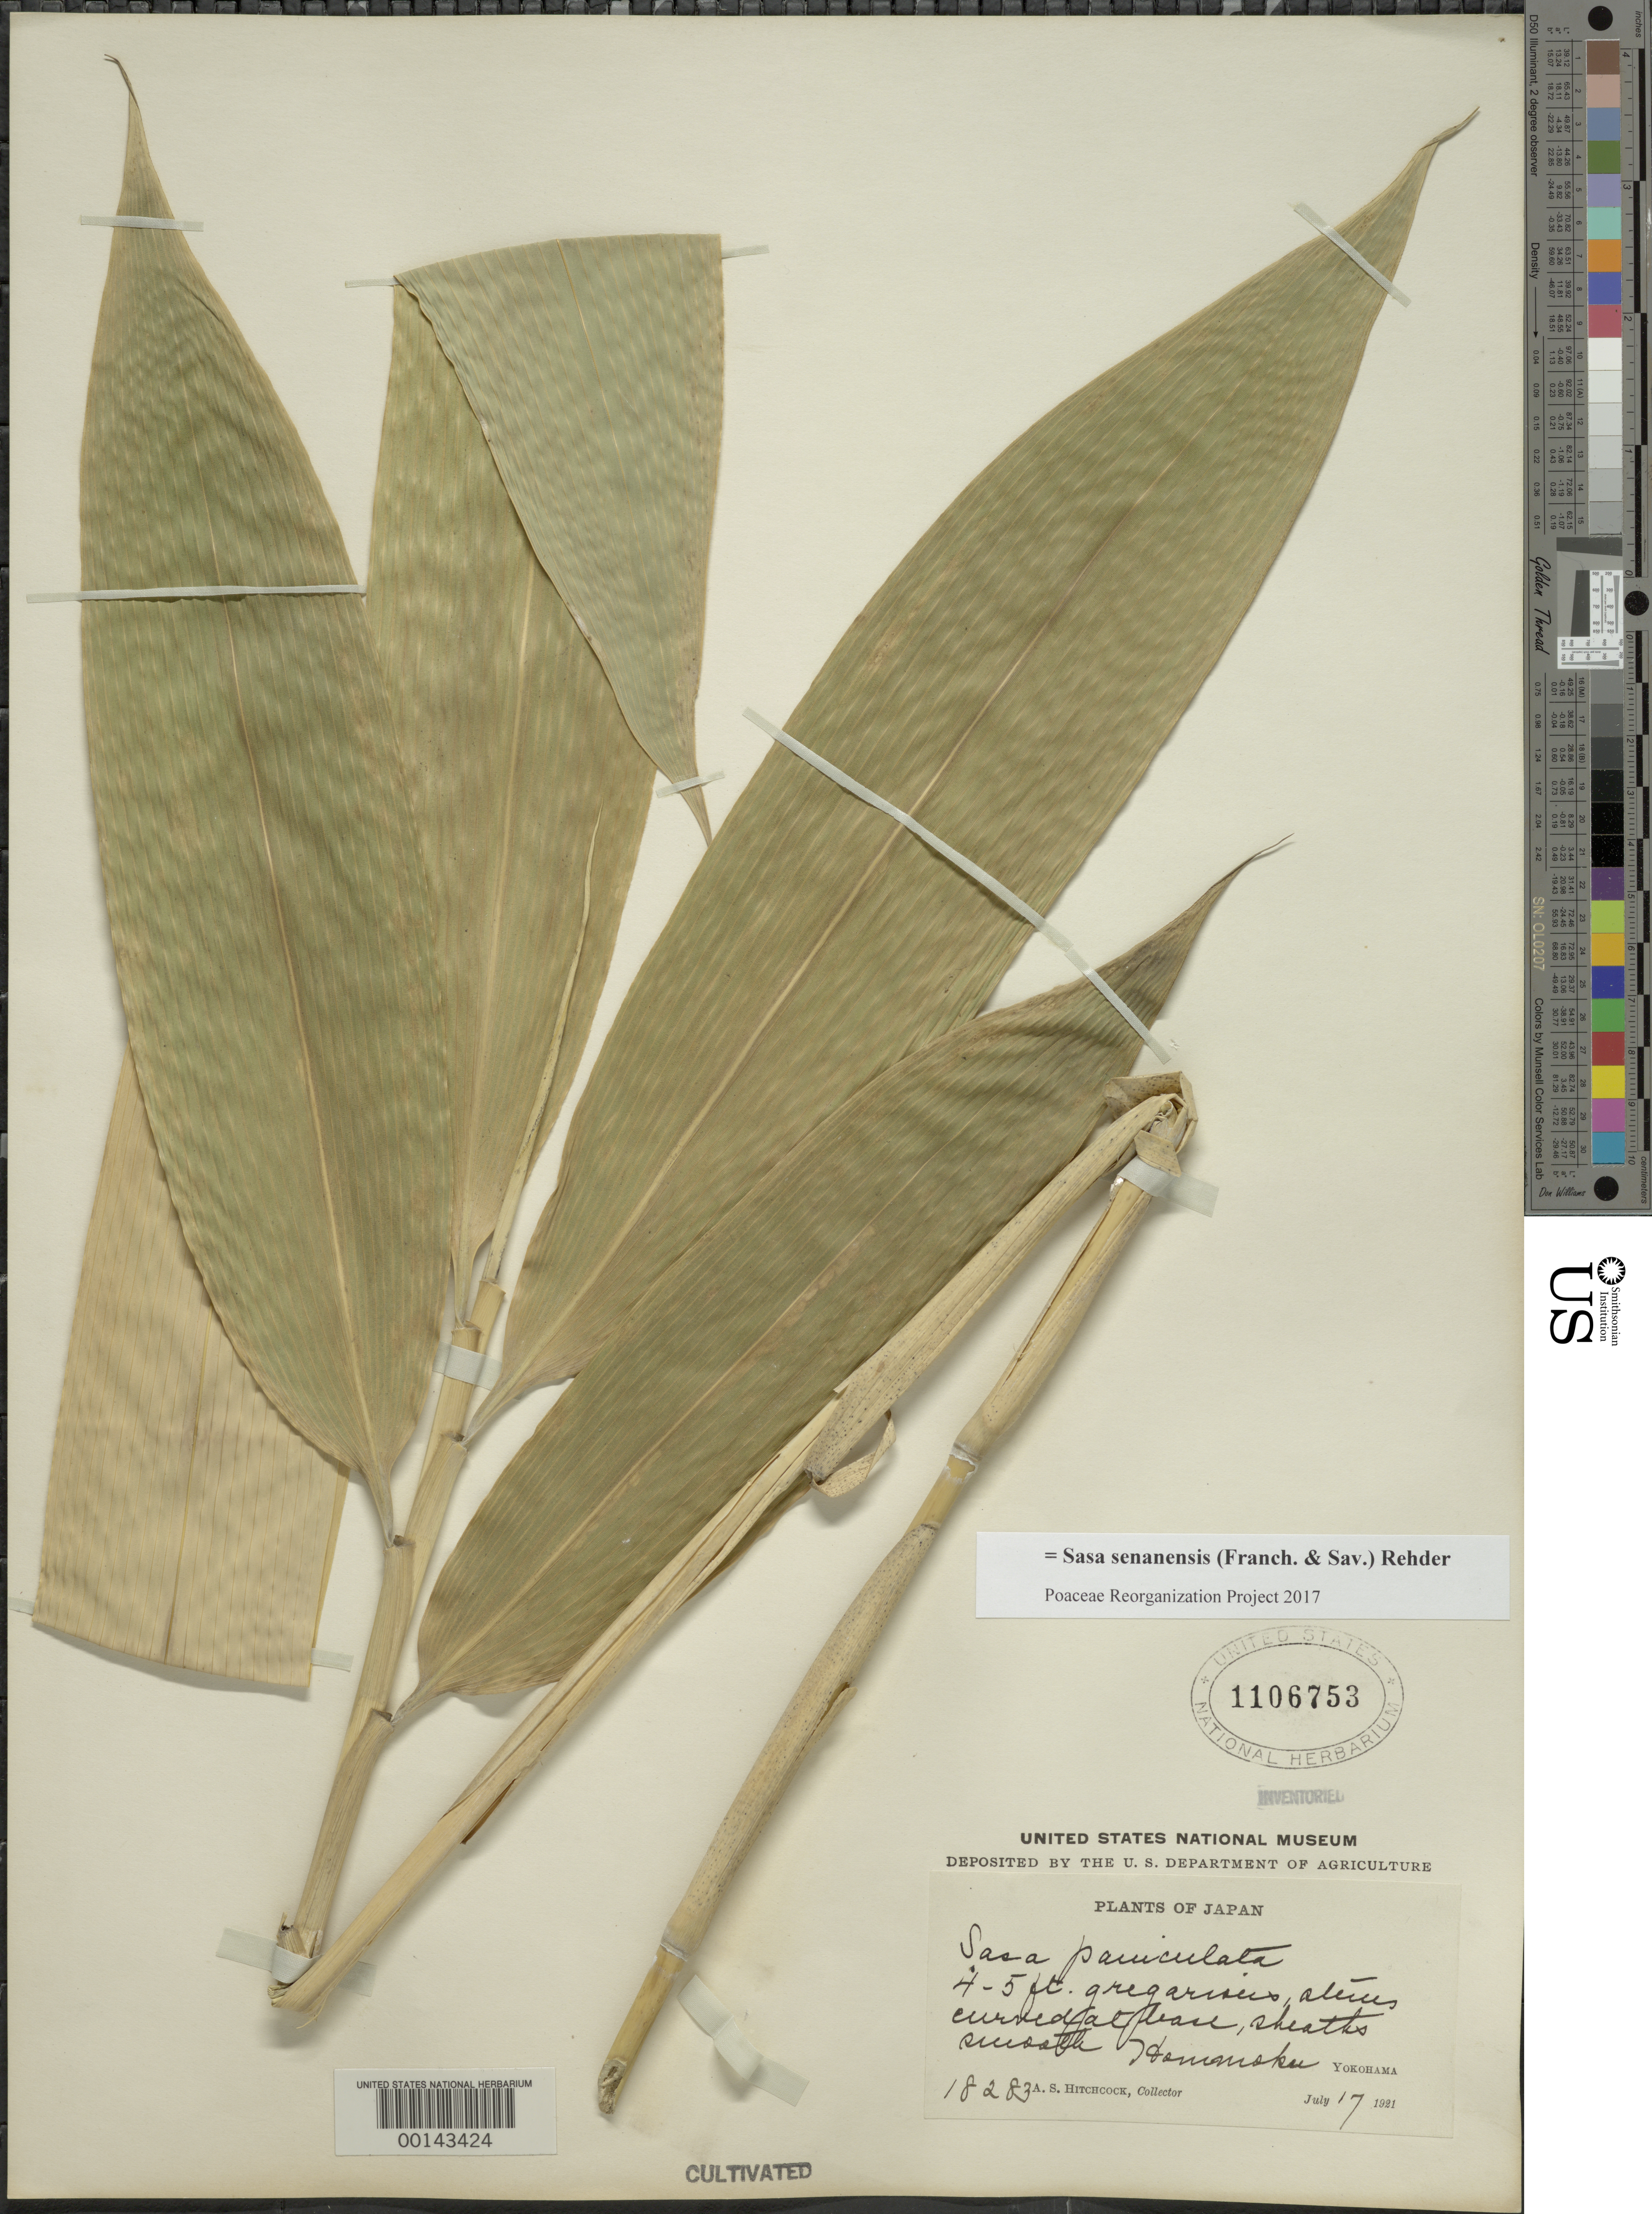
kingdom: Plantae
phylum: Tracheophyta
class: Liliopsida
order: Poales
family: Poaceae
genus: Sasa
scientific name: Sasa senanensis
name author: (Franch. & Sav.) Rehder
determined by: Poaceae Reorganization Project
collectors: A. S. Hitchcock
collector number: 18283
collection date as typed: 17 Jul 1921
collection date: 1921-07-17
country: Japan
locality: Yokohama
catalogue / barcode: US 1106753